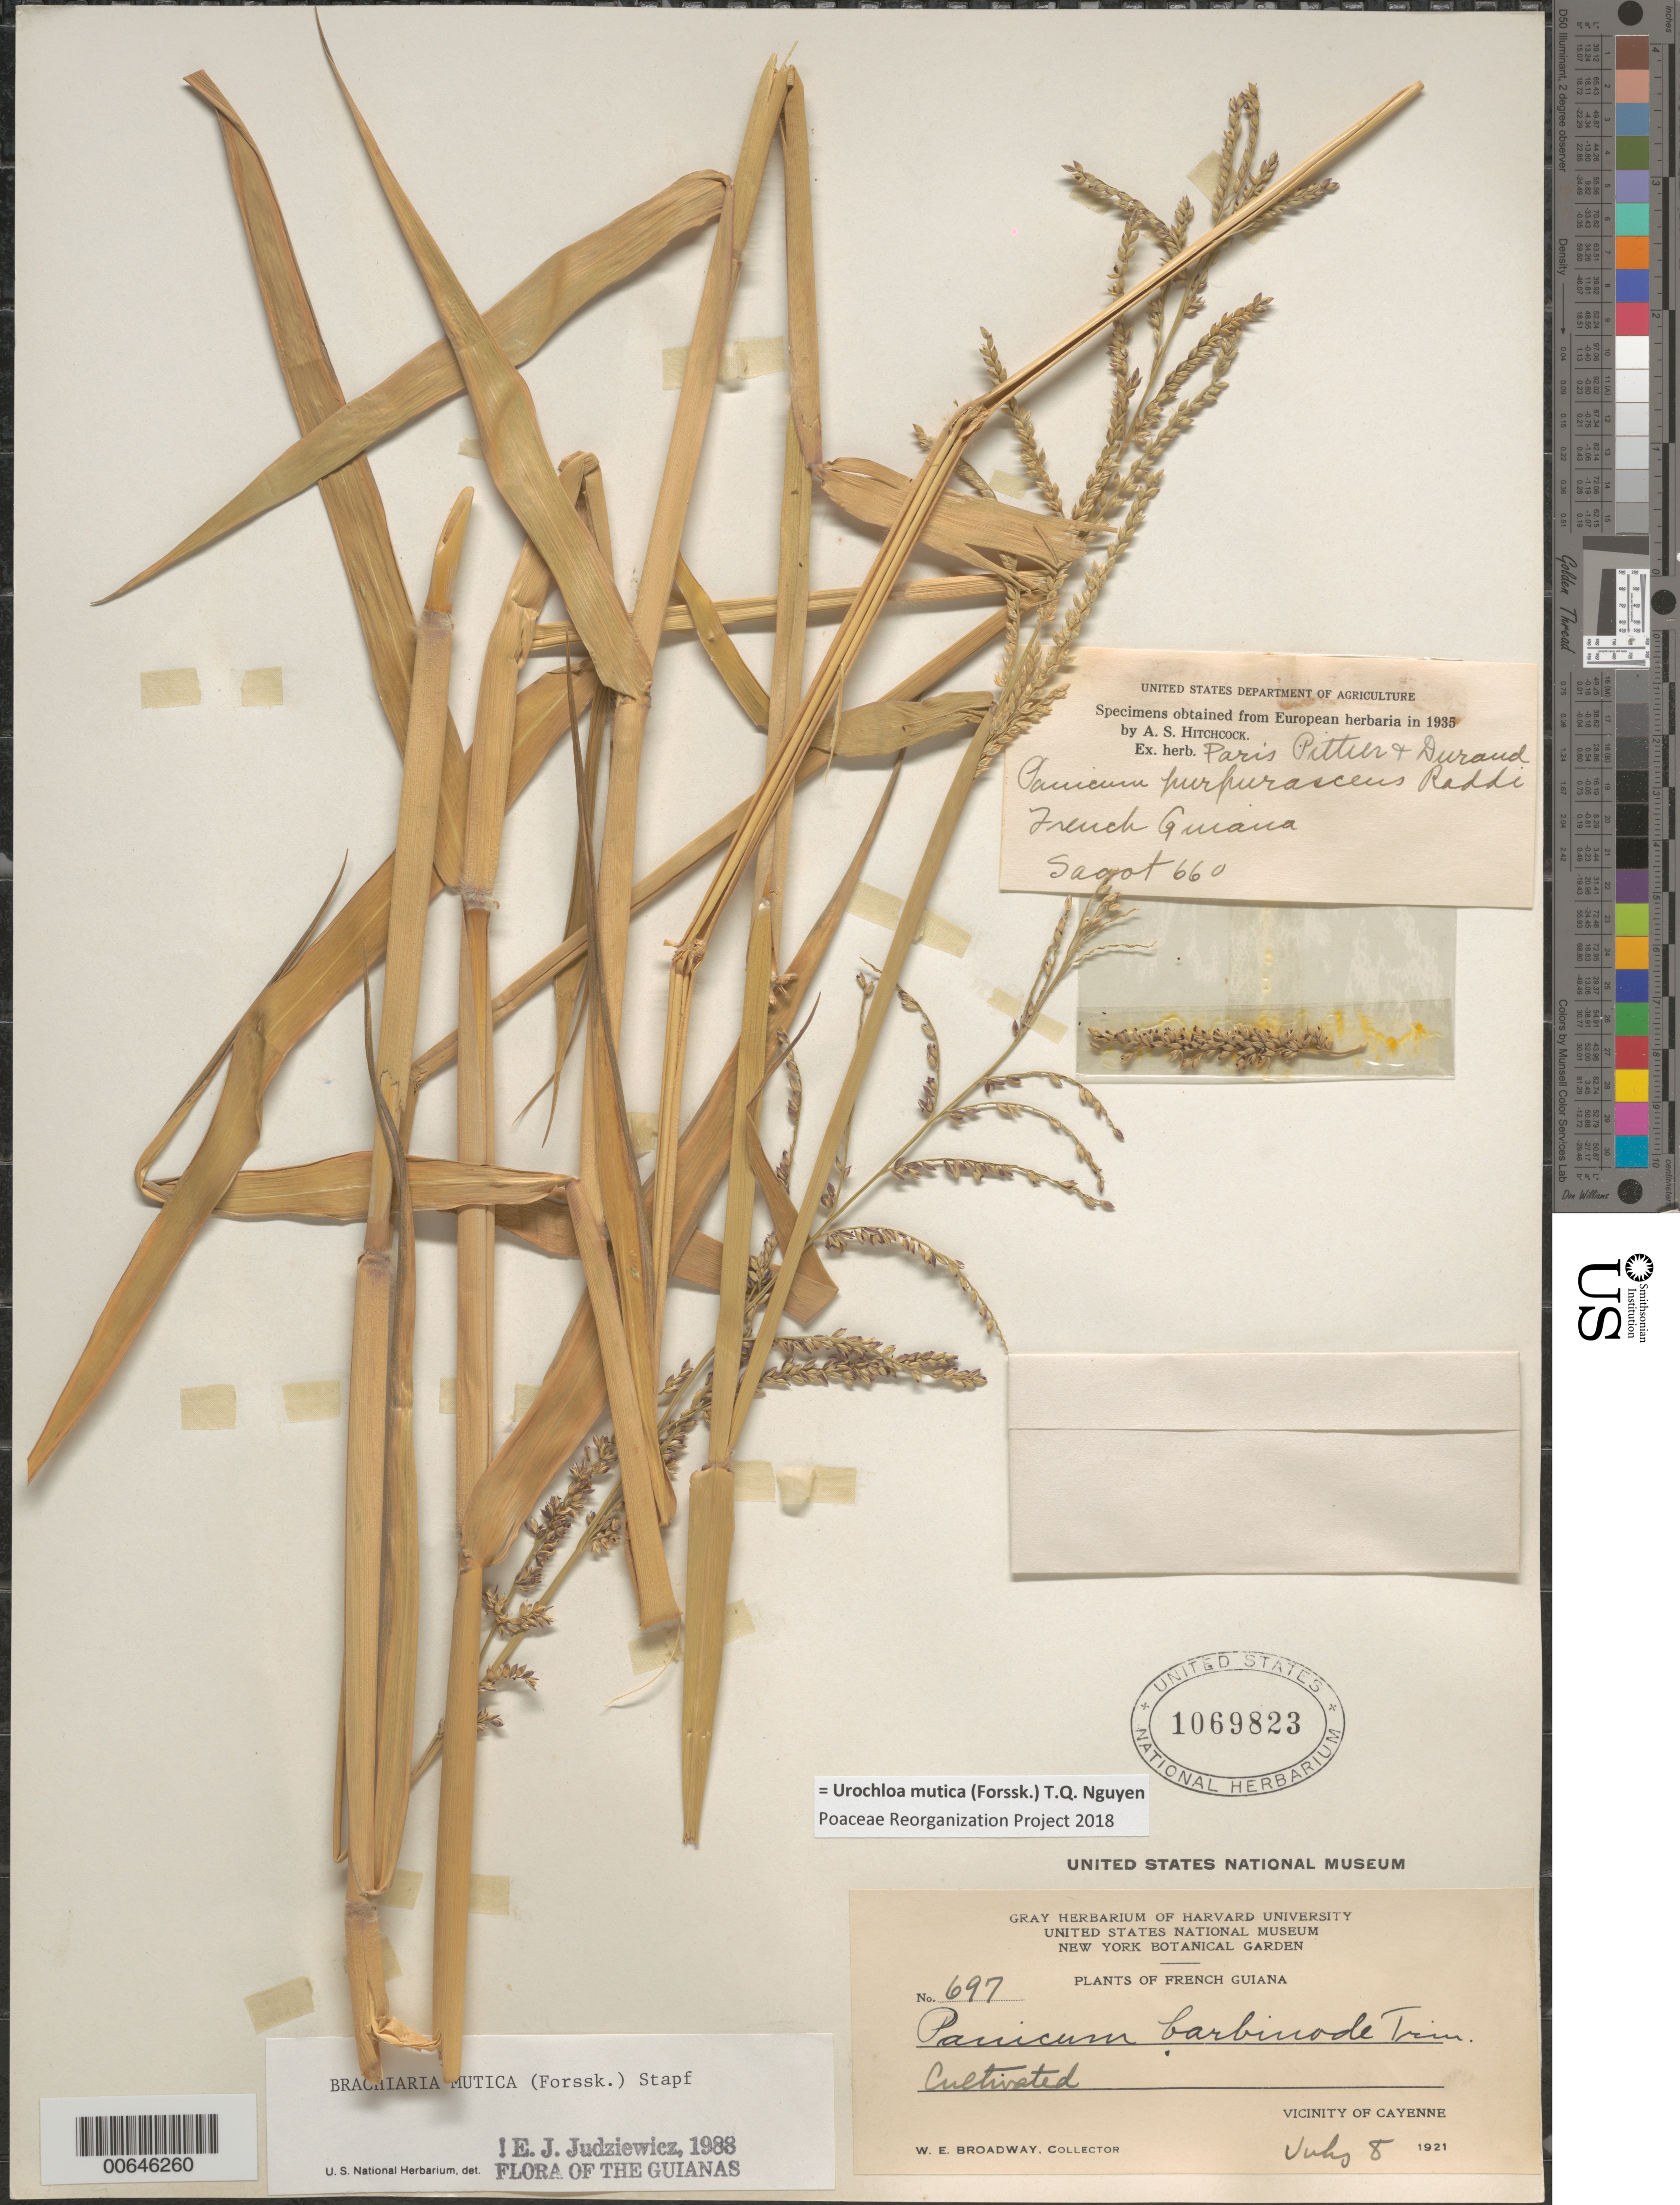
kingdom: Plantae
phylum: Tracheophyta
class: Liliopsida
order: Poales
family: Poaceae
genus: Brachiaria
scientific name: Brachiaria mutica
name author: (Forssk.) Stapf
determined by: Judziewicz, E. J.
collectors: W. E. Broadway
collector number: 697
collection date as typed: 8-Jul-21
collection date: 1921-07-08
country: French Guiana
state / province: Cayenne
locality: Cayenne, vic.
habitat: Cultivated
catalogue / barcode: US 1069823